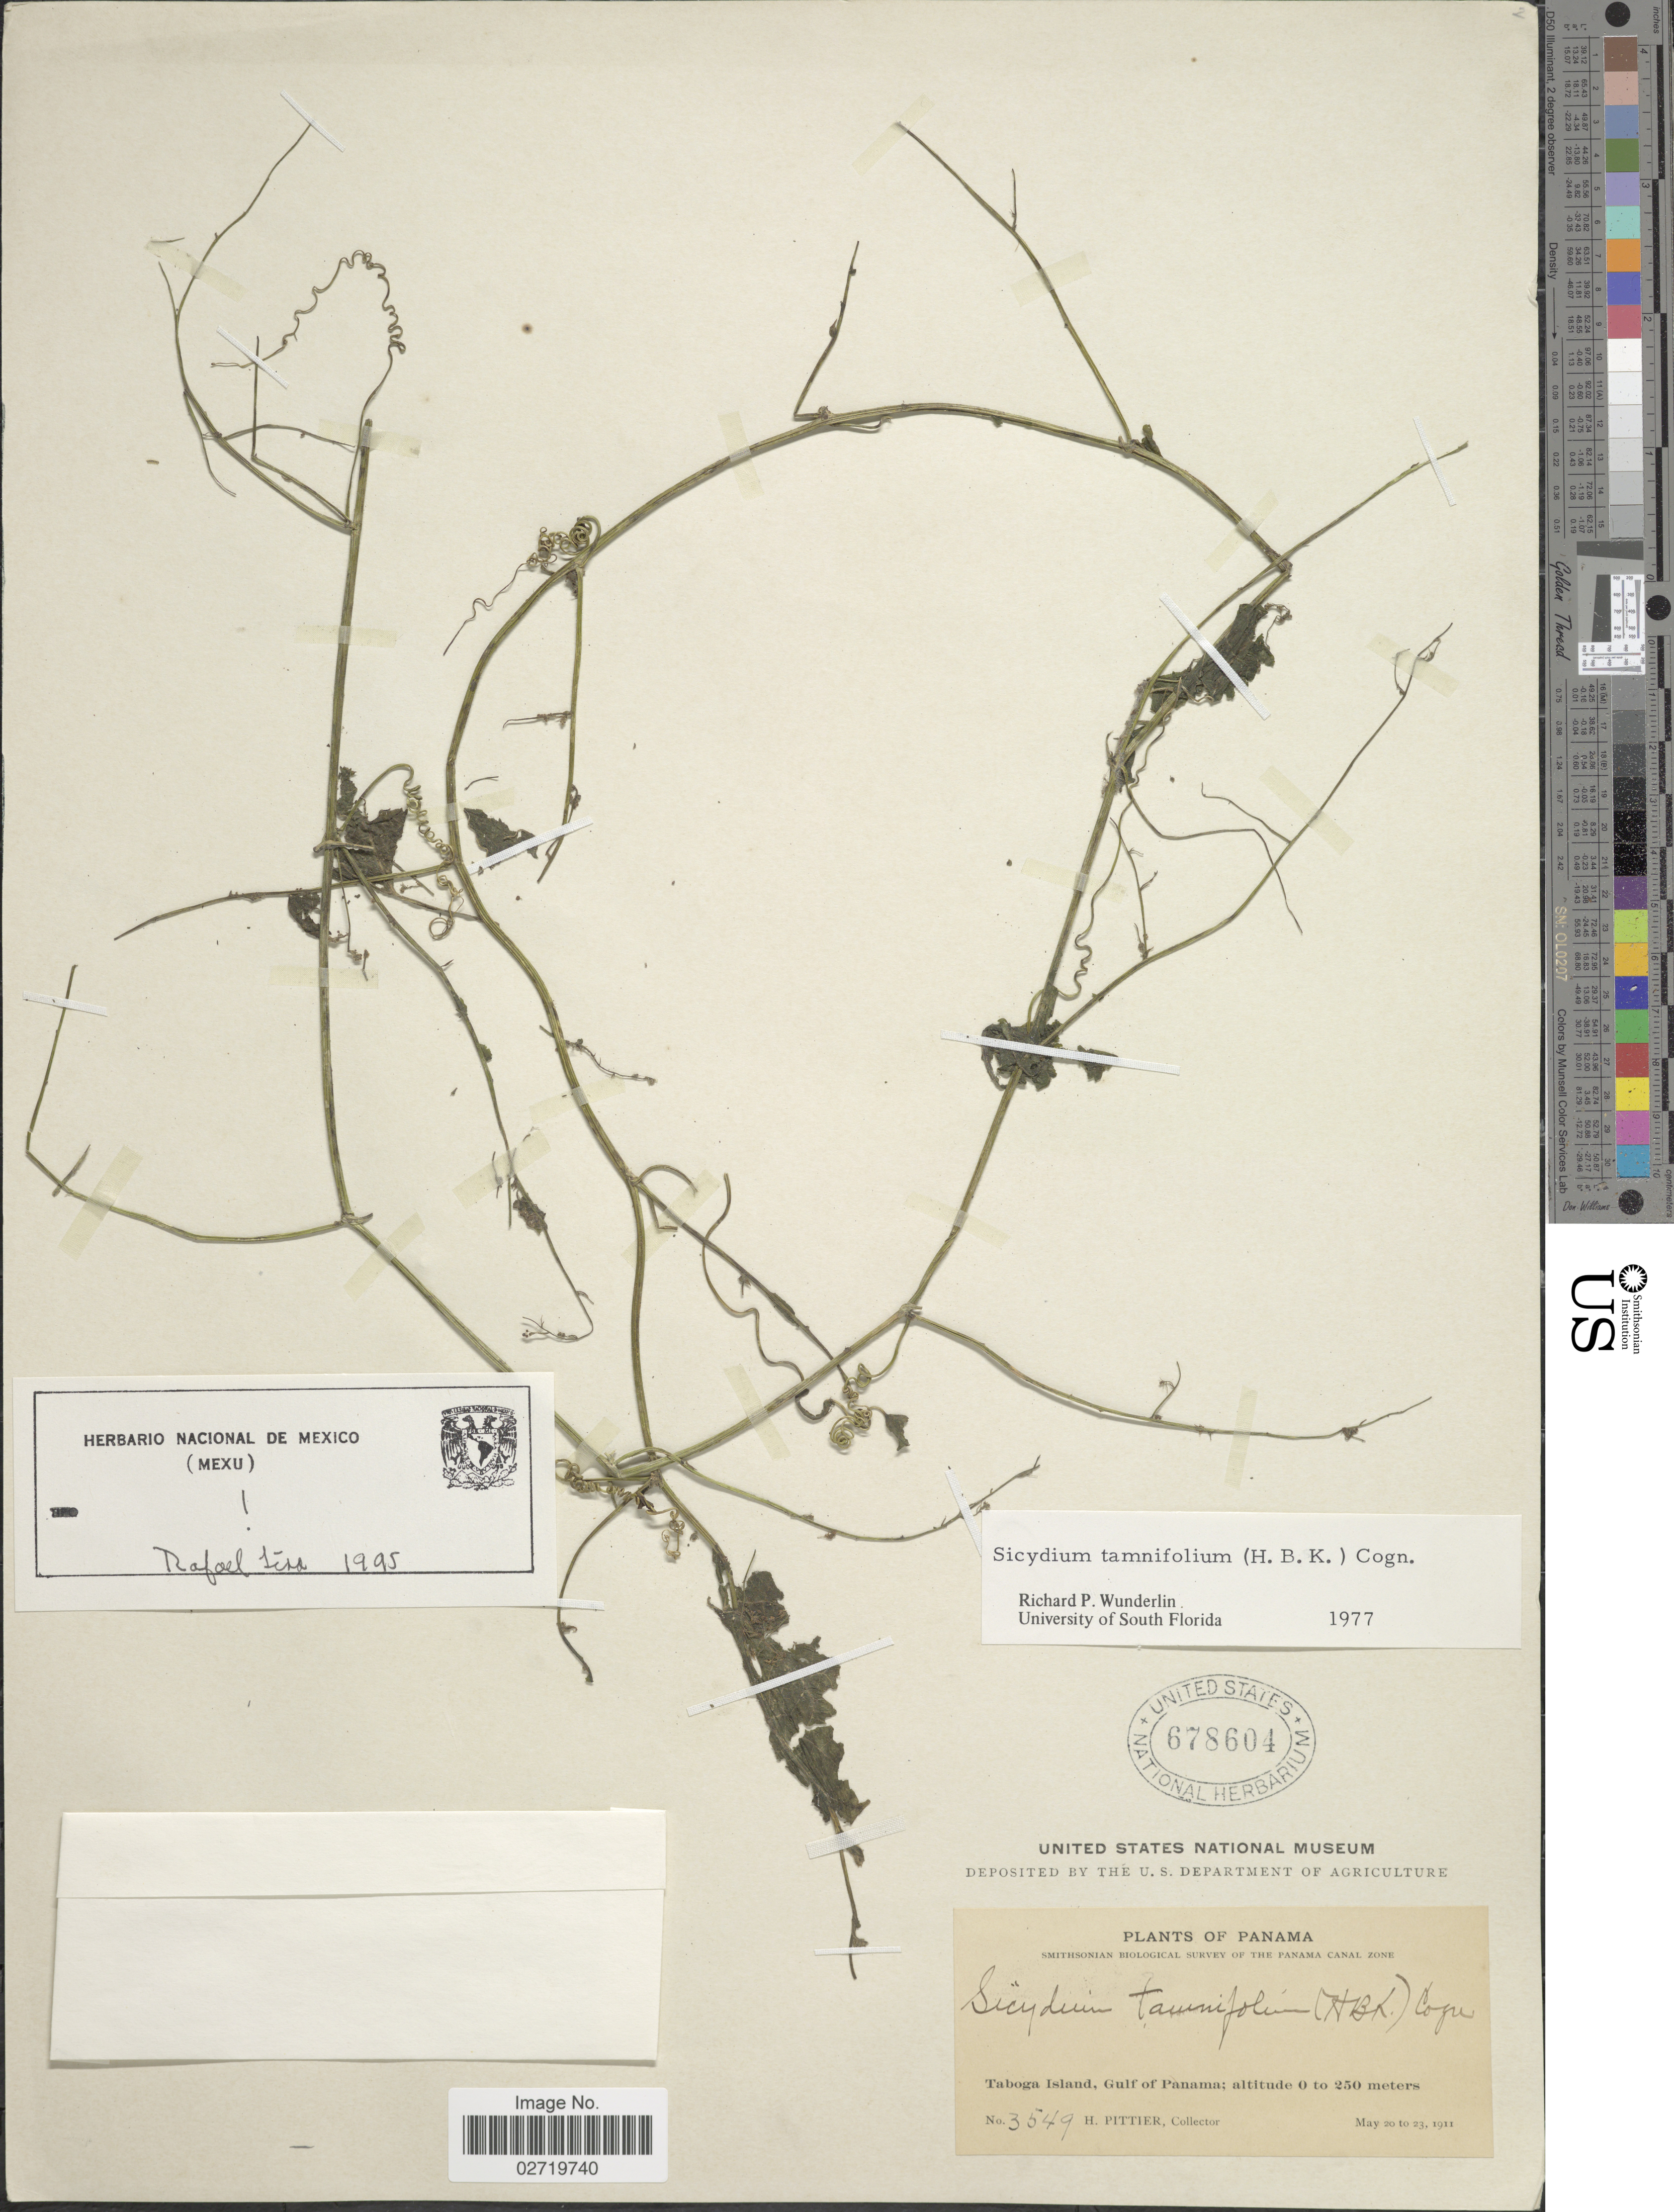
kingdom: Plantae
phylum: Tracheophyta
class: Magnoliopsida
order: Cucurbitales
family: Cucurbitaceae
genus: Sicydium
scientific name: Sicydium tamnifolium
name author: (Kunth) Cogn.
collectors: H. F. Pittier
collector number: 3549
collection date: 1911-05-20/1911-05-23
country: Panama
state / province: Panamá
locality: Canal Zone. Taboga Island, Gulf of Panama.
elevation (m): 0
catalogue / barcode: US 678604